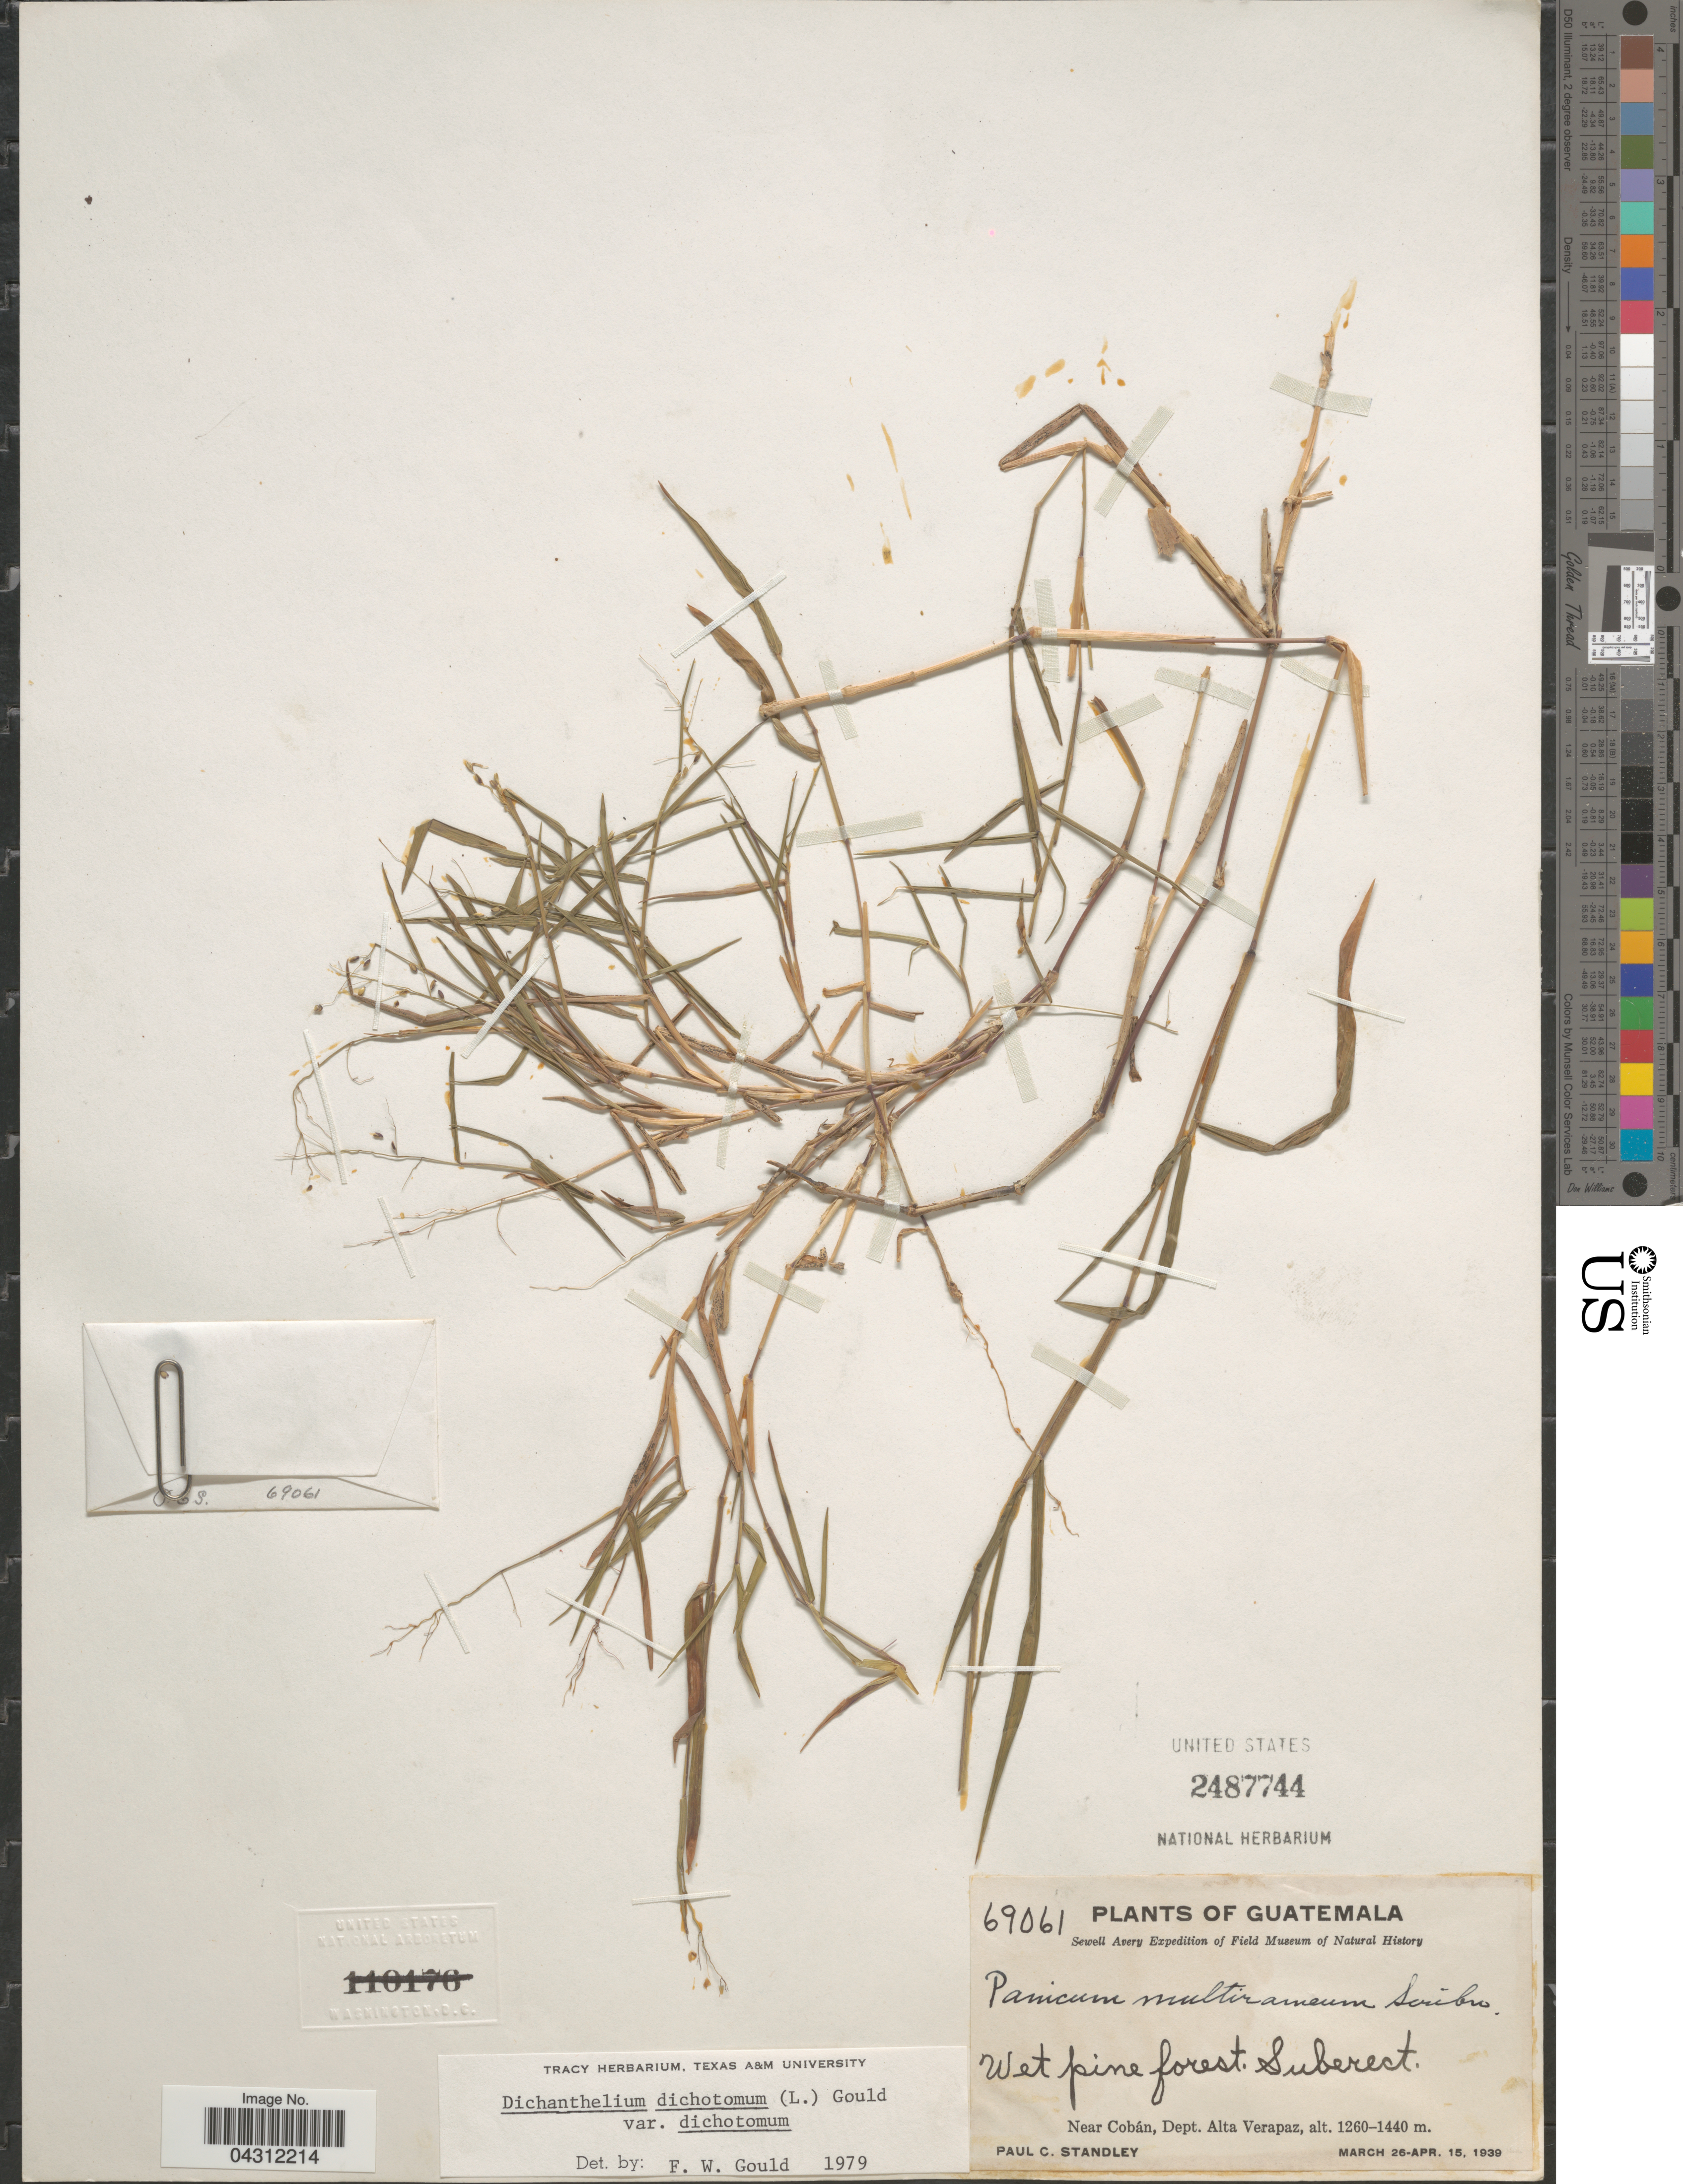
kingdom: Plantae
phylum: Tracheophyta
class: Liliopsida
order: Poales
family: Poaceae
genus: Dichanthelium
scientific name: Dichanthelium dichotomum var. dichotomum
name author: (L.) Gould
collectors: P. C. Standley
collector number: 69061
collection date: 1939-03-26/1939-04-15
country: Guatemala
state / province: Alta Verapaz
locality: Sewell Avery Expedition. Near Cobán, Dept. Alta Verapaz.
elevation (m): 1260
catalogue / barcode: US 2487744